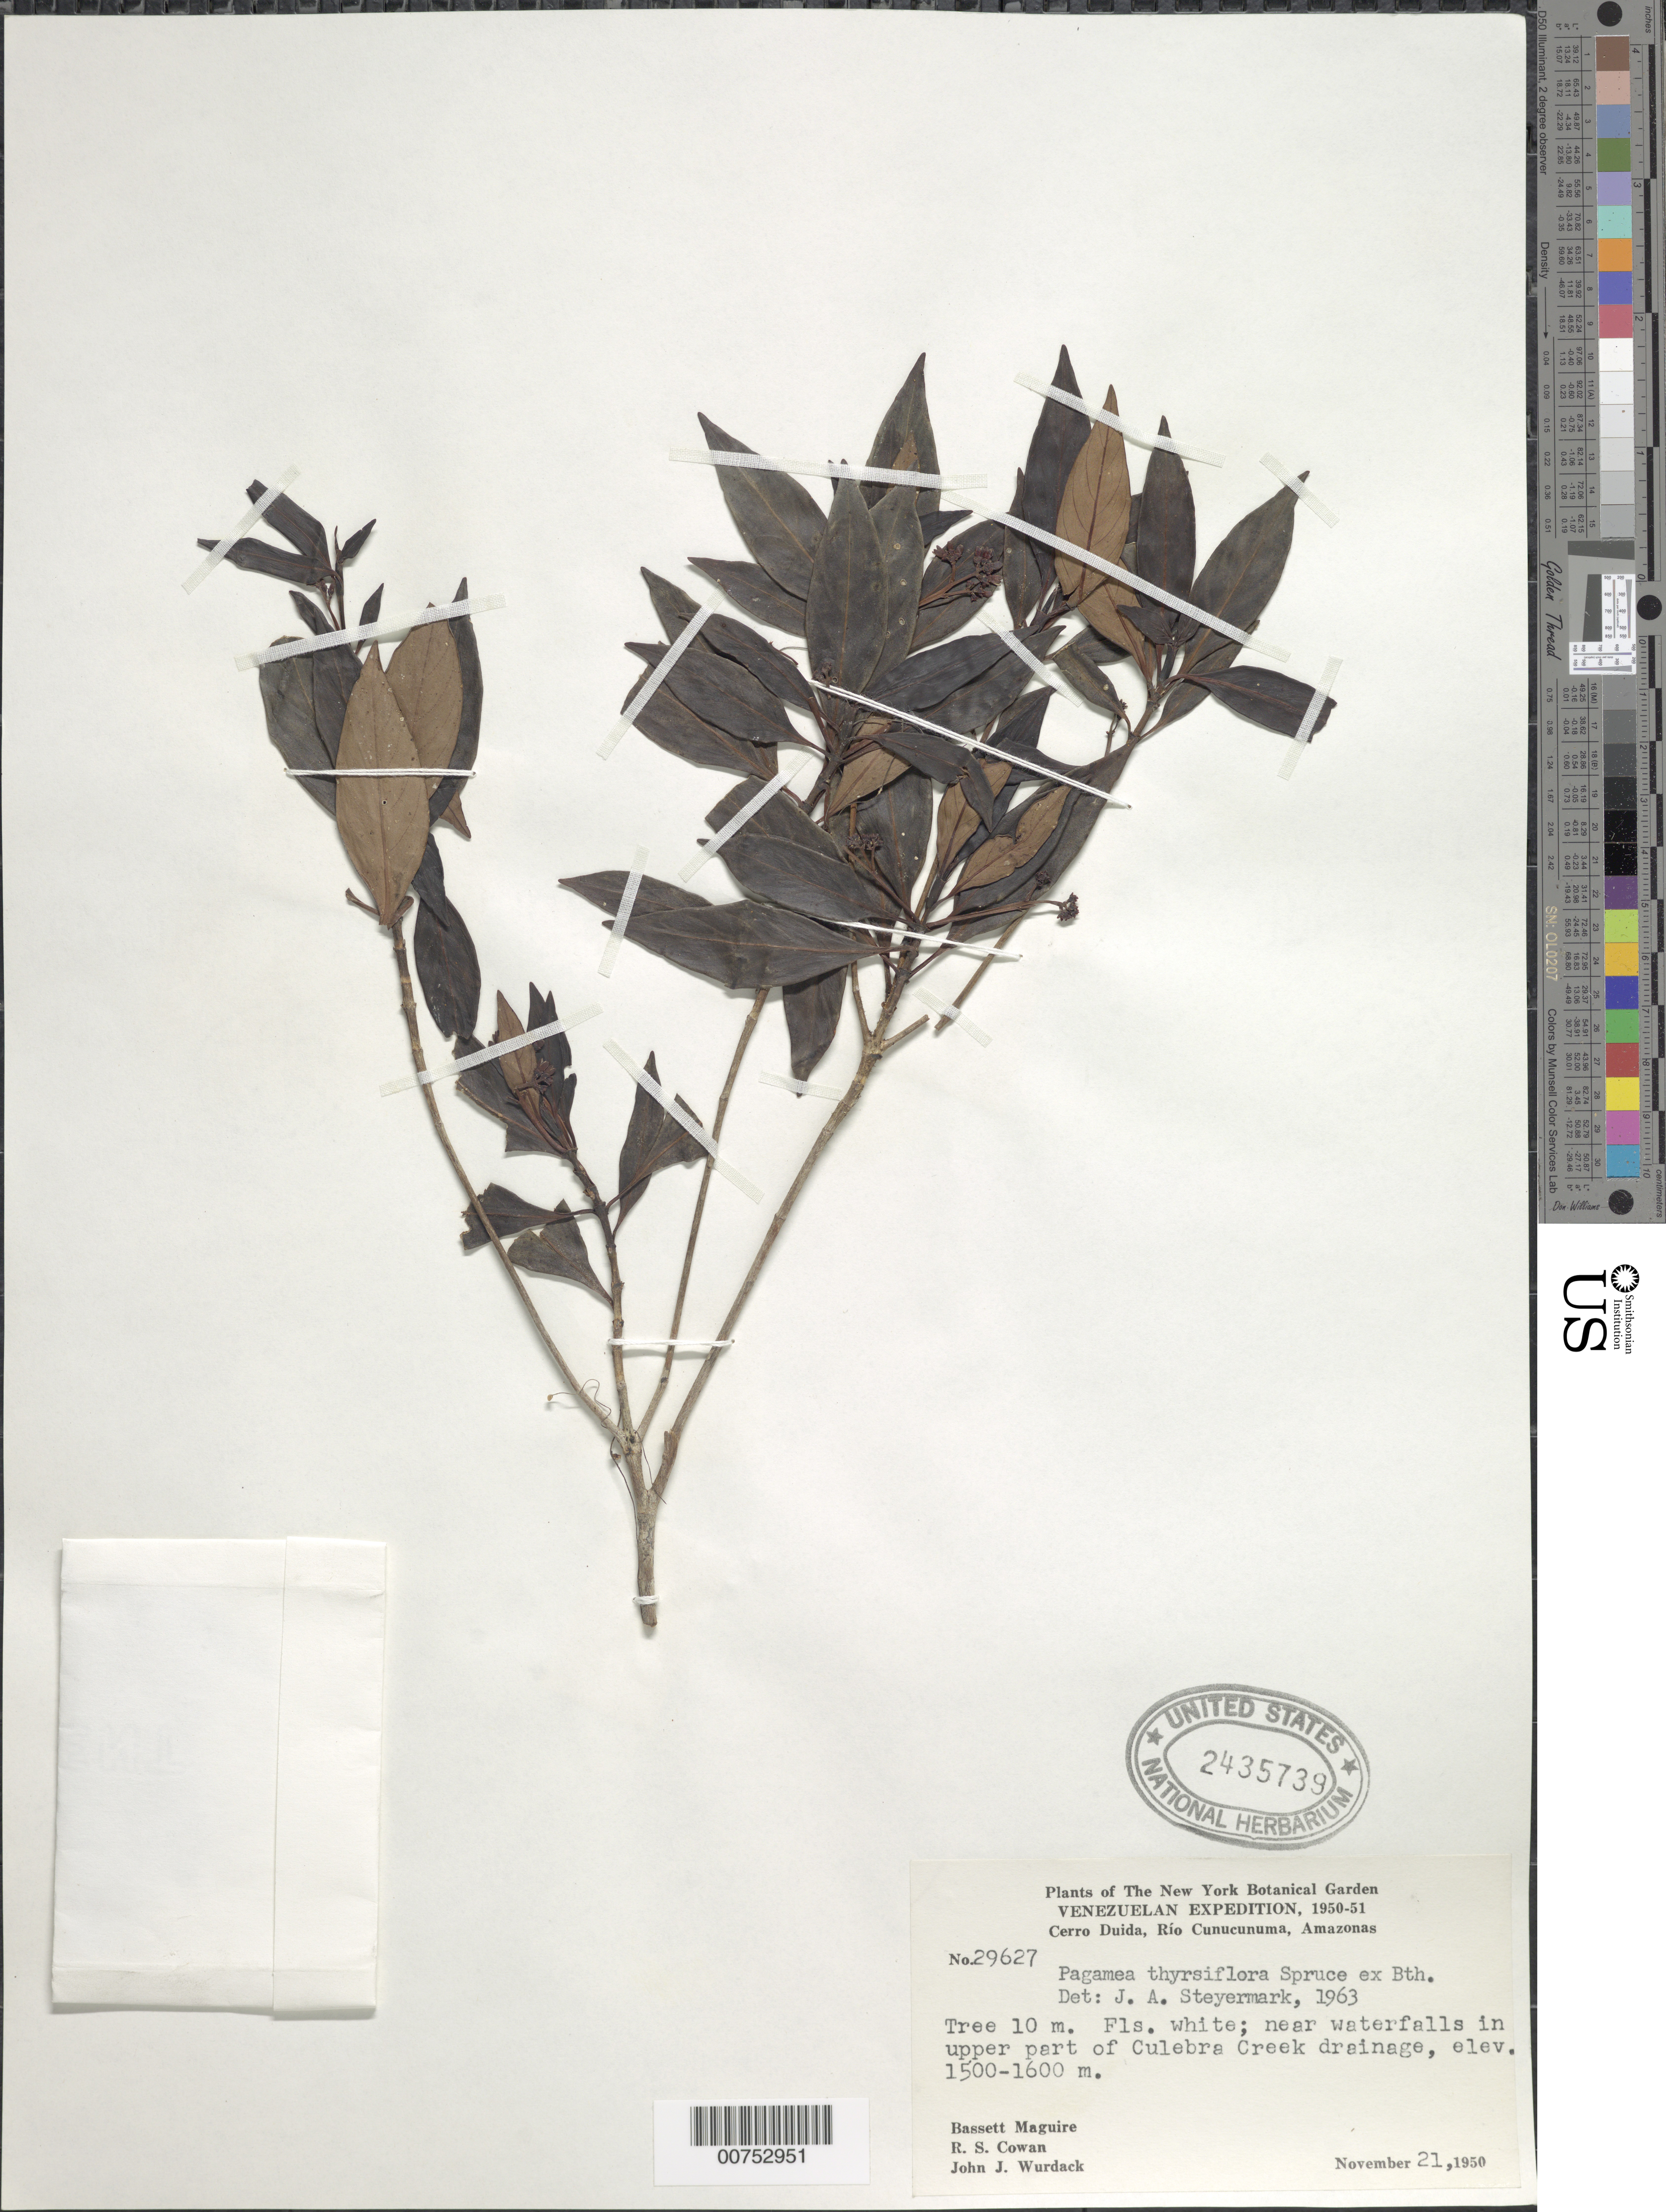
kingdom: Plantae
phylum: Tracheophyta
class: Magnoliopsida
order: Gentianales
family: Rubiaceae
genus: Pagamea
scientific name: Pagamea thyrsiflora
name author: Spruce ex Benth.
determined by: Steyermark, Julian A., (VEN)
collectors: B. Maguire, R. S. Cowan & J. J. Wurdack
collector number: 29627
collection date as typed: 21-Nov-50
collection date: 1950-11-21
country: Venezuela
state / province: Amazonas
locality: Cerro Duida, Río Cunucunuma, Caño Culebra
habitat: Near waterfalls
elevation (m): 1500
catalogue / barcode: US 2435739